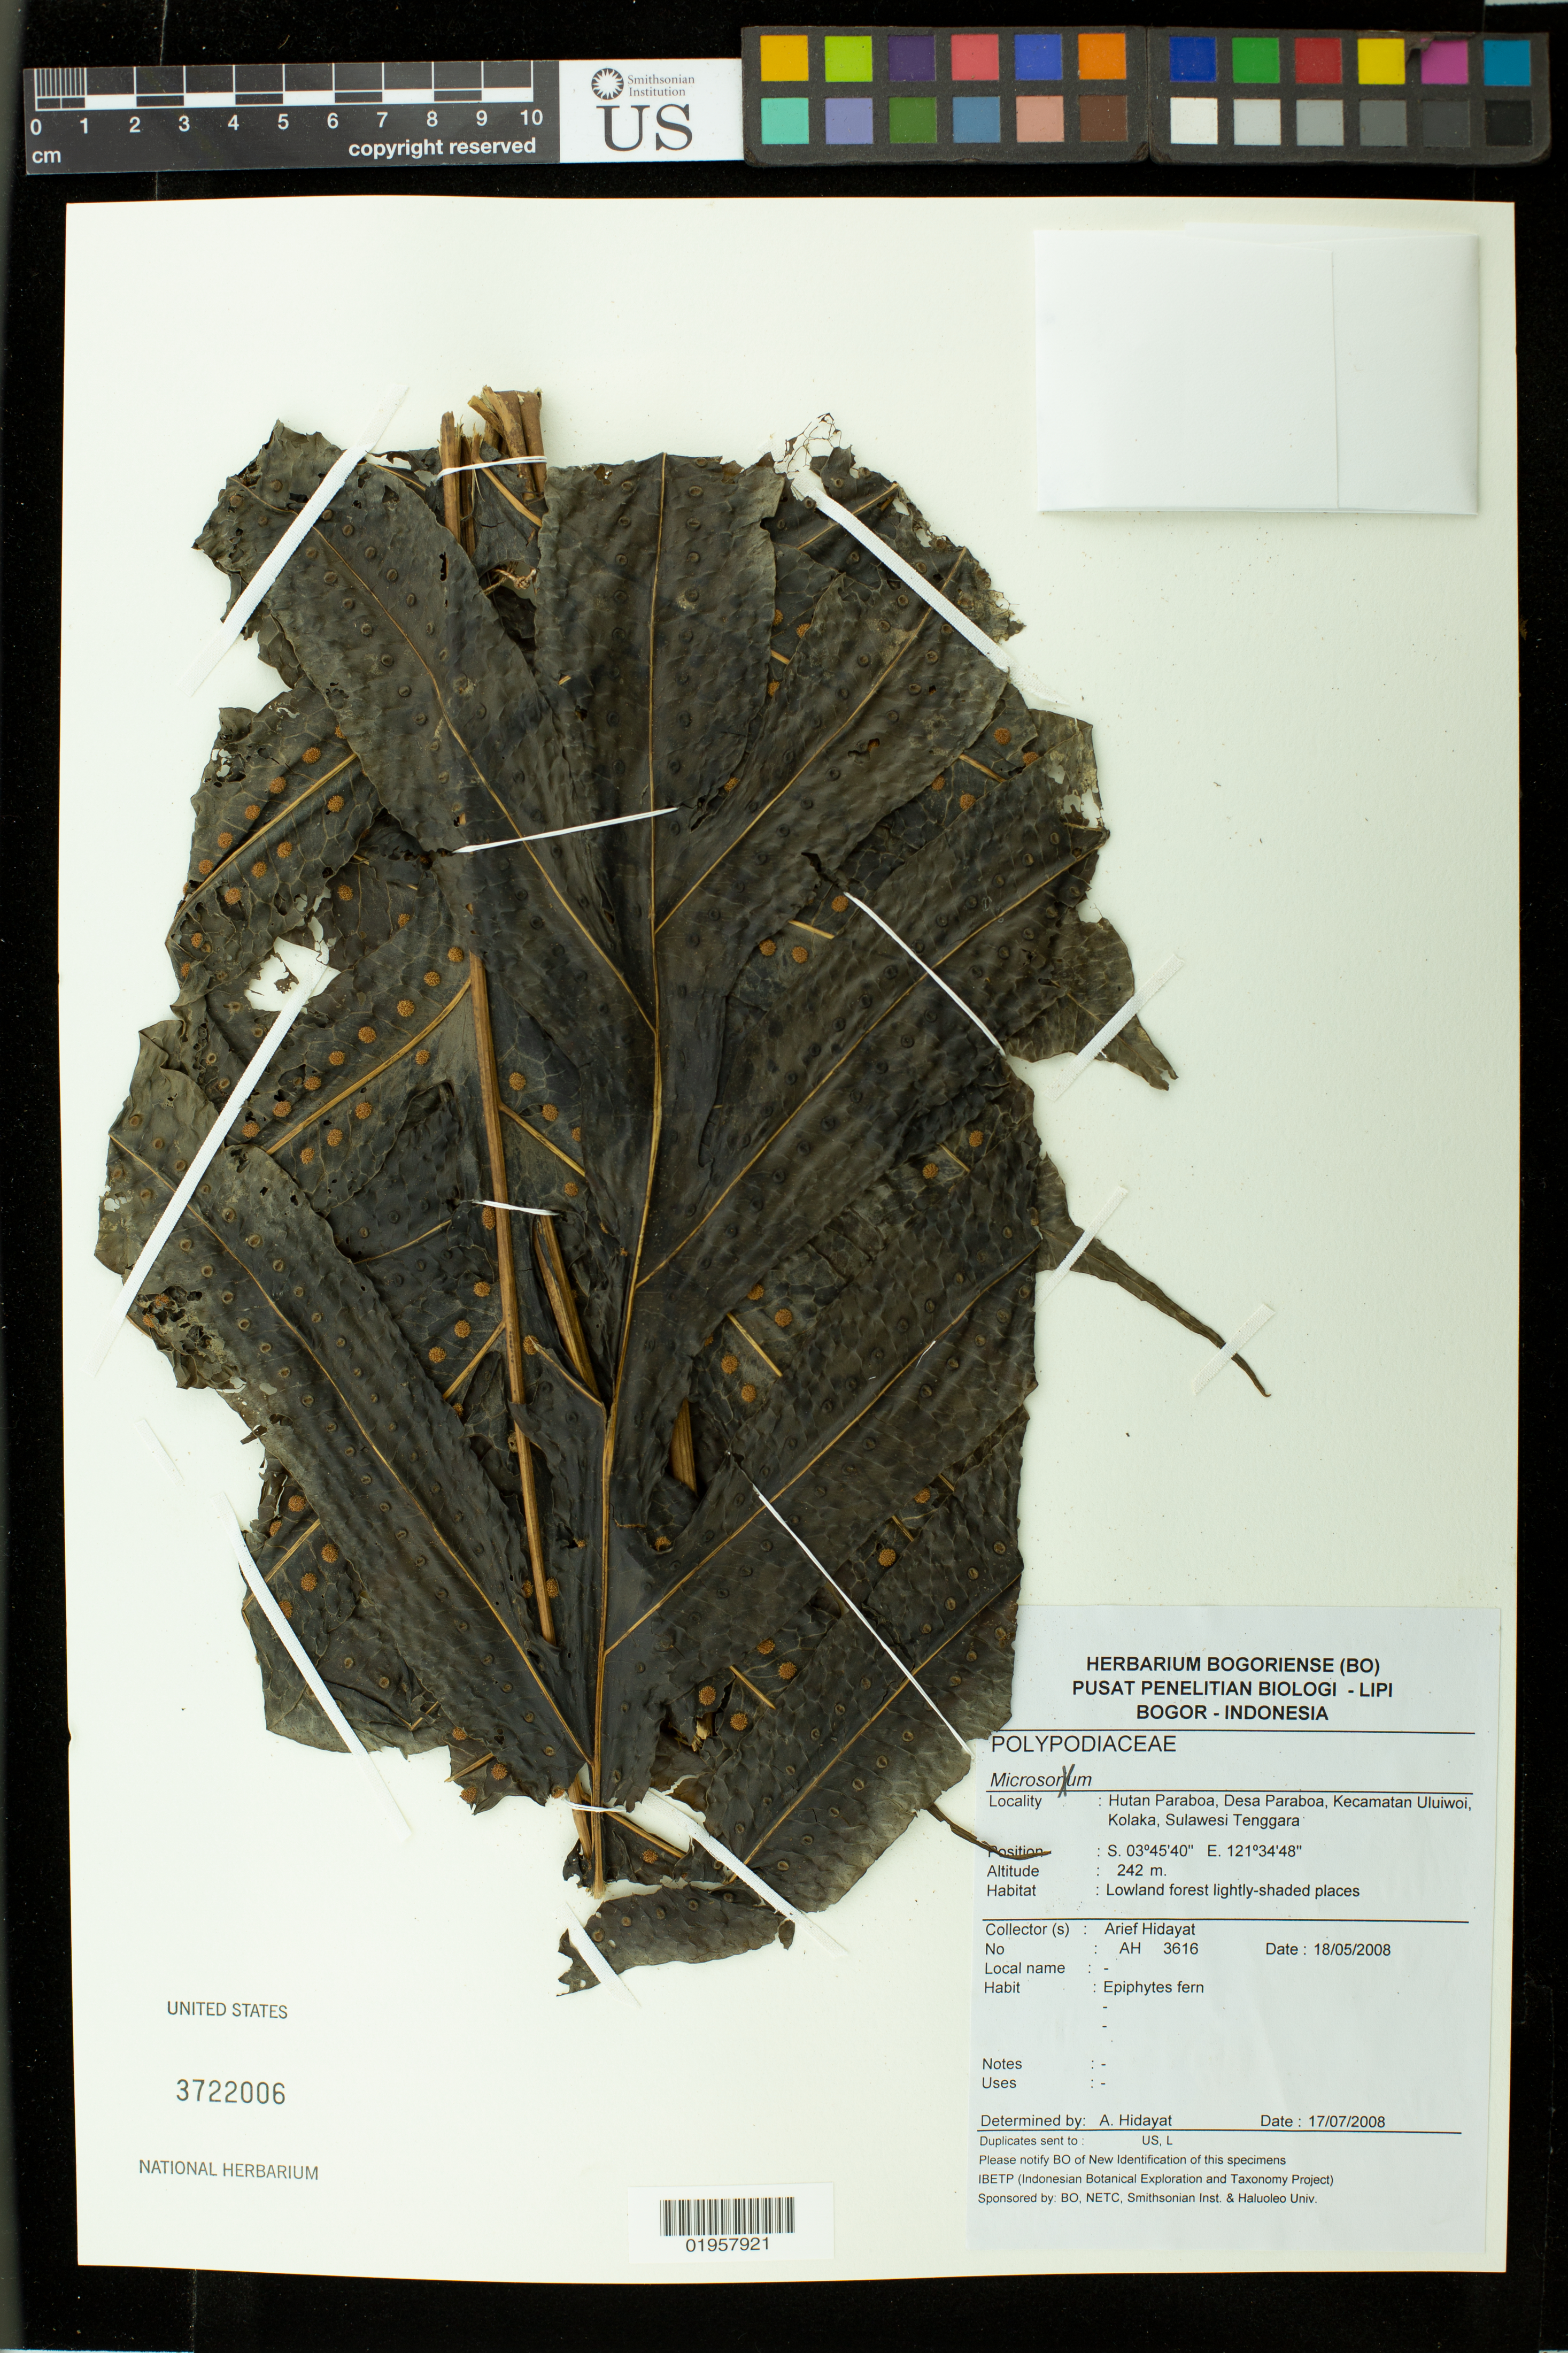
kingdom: Plantae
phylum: Tracheophyta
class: Polypodiopsida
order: Polypodiales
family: Polypodiaceae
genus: Microsorum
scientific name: Microsorum sp.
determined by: Hidayat, Arief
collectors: A. Hidayat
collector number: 3616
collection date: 2008-05-18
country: Indonesia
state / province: Sulawesi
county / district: Sulawesi Tenggara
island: Sulawesi Island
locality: Sulawesi Tenggara [South-East Sulawesi]. Hutan Paraboa, Desa Paraboa, Kecamatan Uluiwoi, Kolaka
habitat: Lowland forest lightly-shaded places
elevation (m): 242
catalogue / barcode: US 3722006